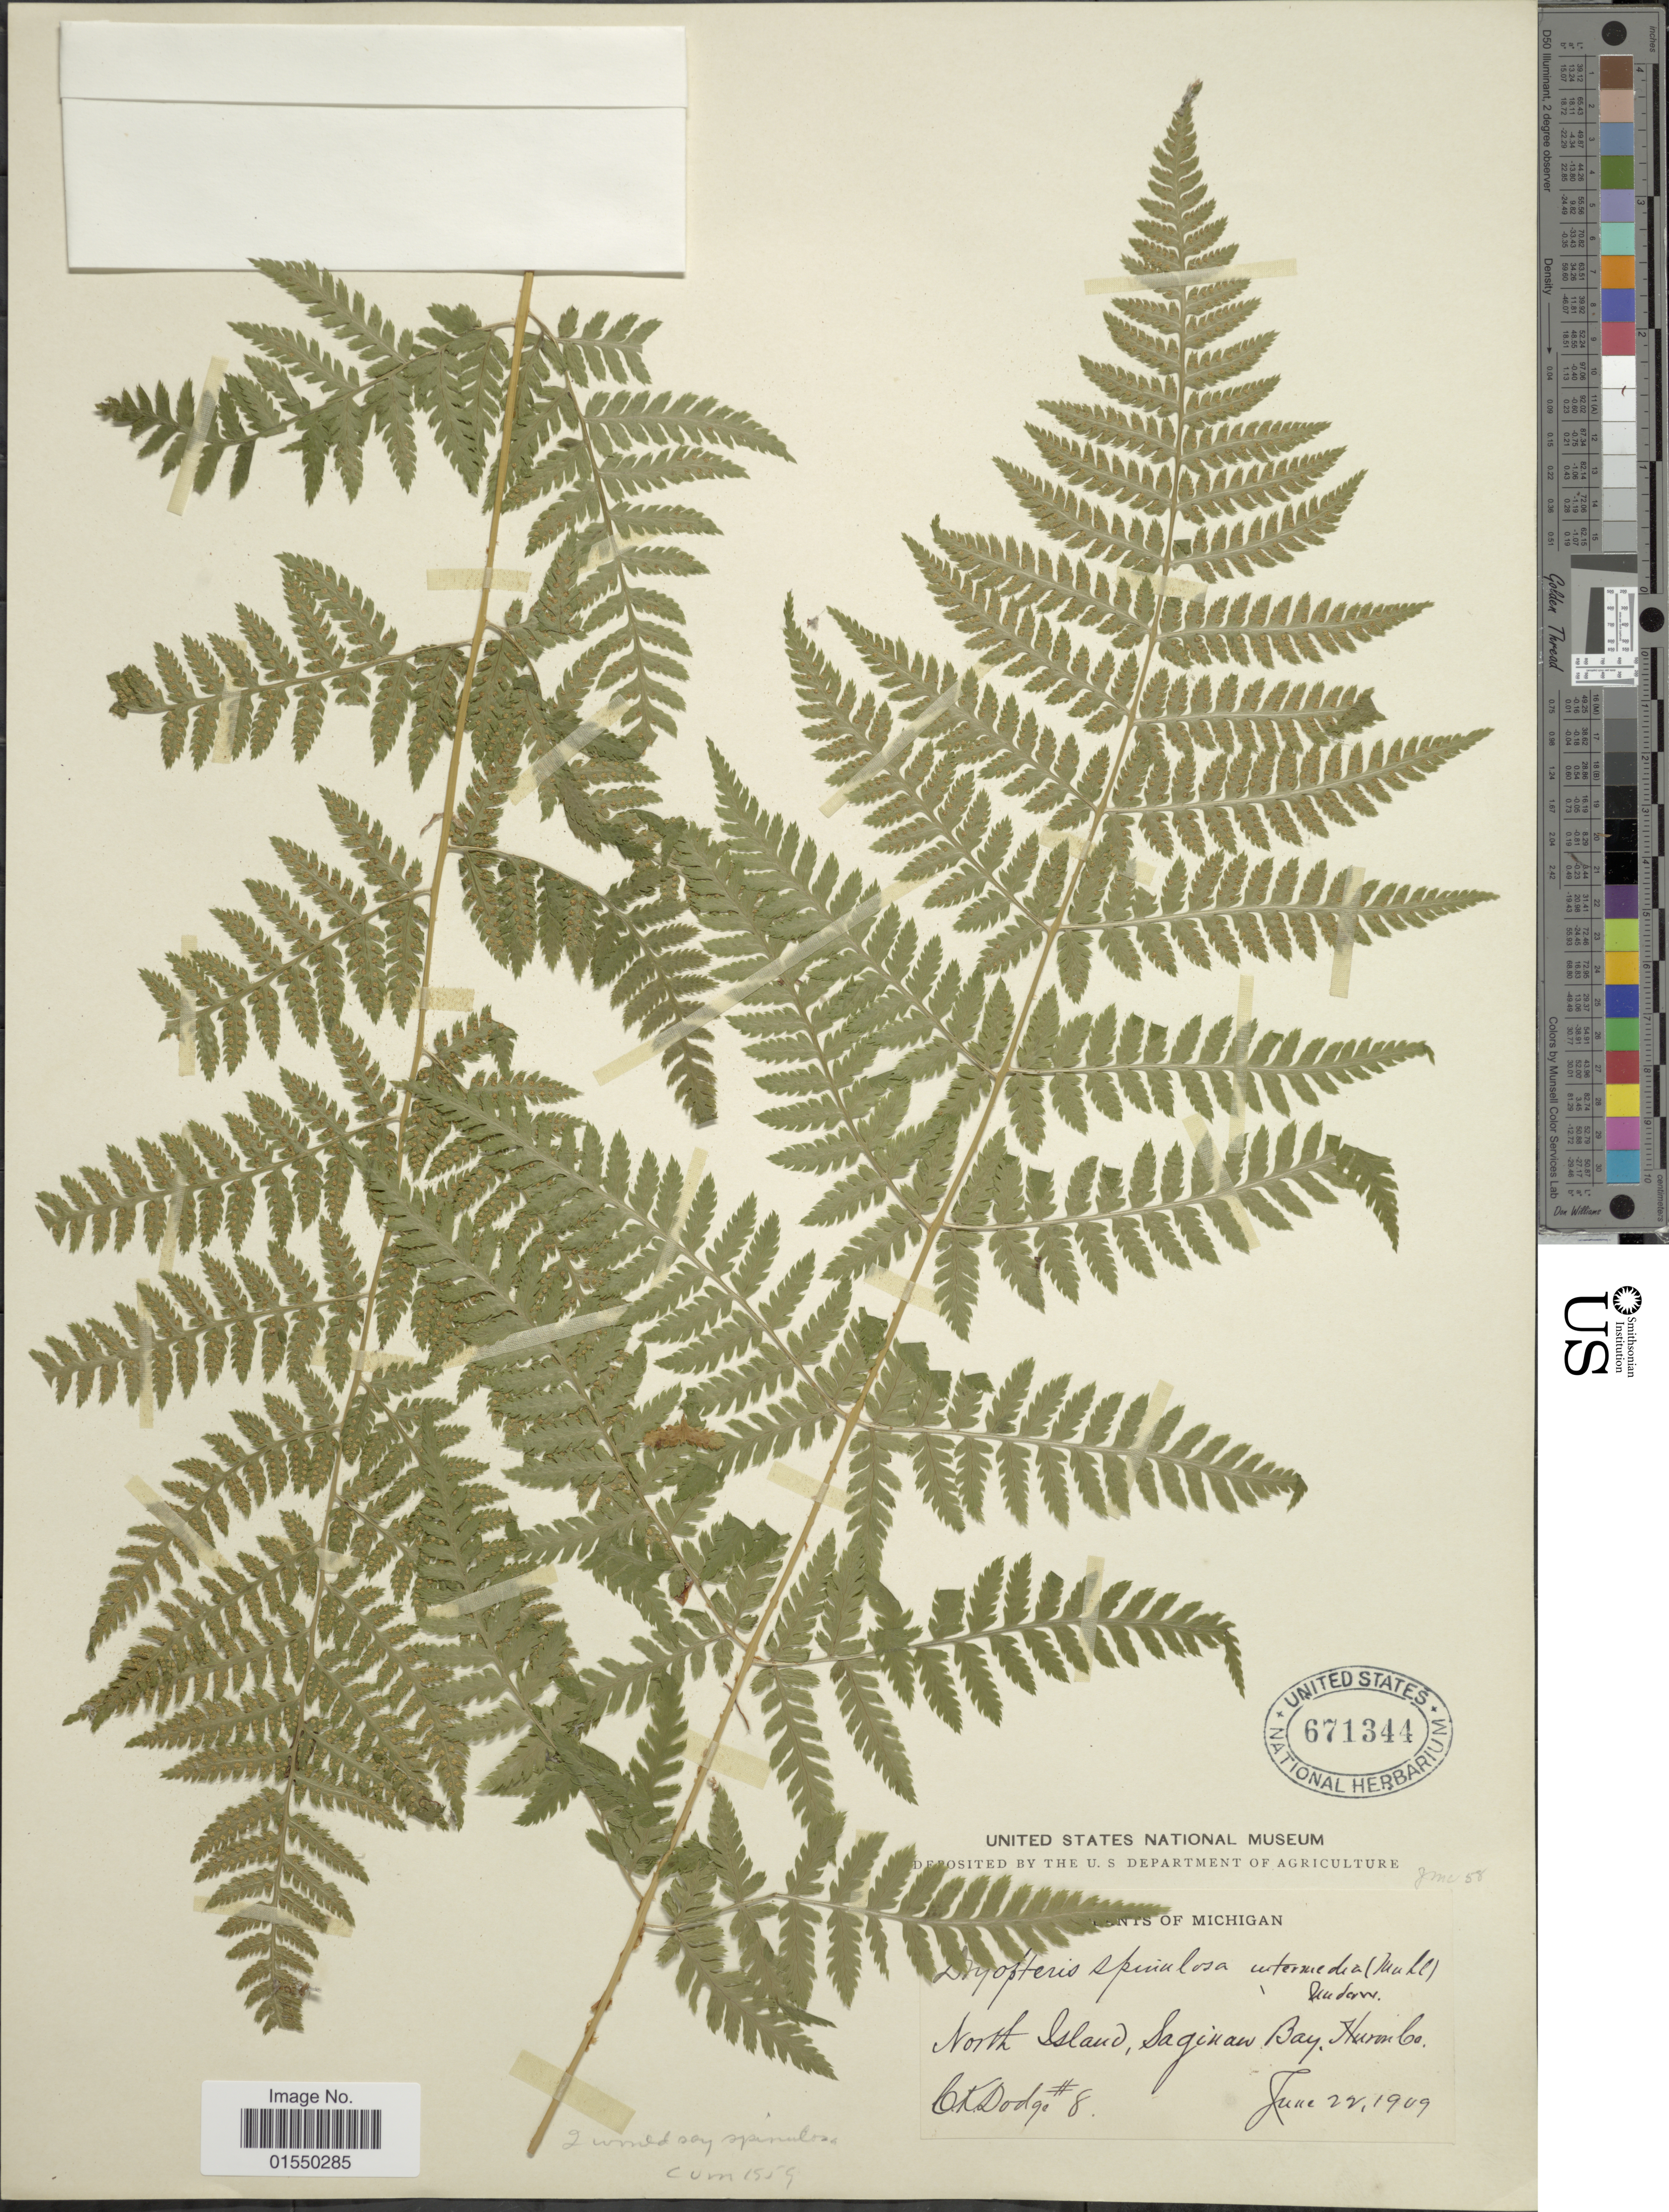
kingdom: Plantae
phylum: Tracheophyta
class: Polypodiopsida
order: Polypodiales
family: Dryopteridaceae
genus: Dryopteris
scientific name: Dryopteris carthusiana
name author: (Villars) H.P. Fuchs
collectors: C. Dodge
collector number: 8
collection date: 1909-06-22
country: United States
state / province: Michigan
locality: North Island, Saginaw Bay, Huron Co.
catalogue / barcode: US 671344